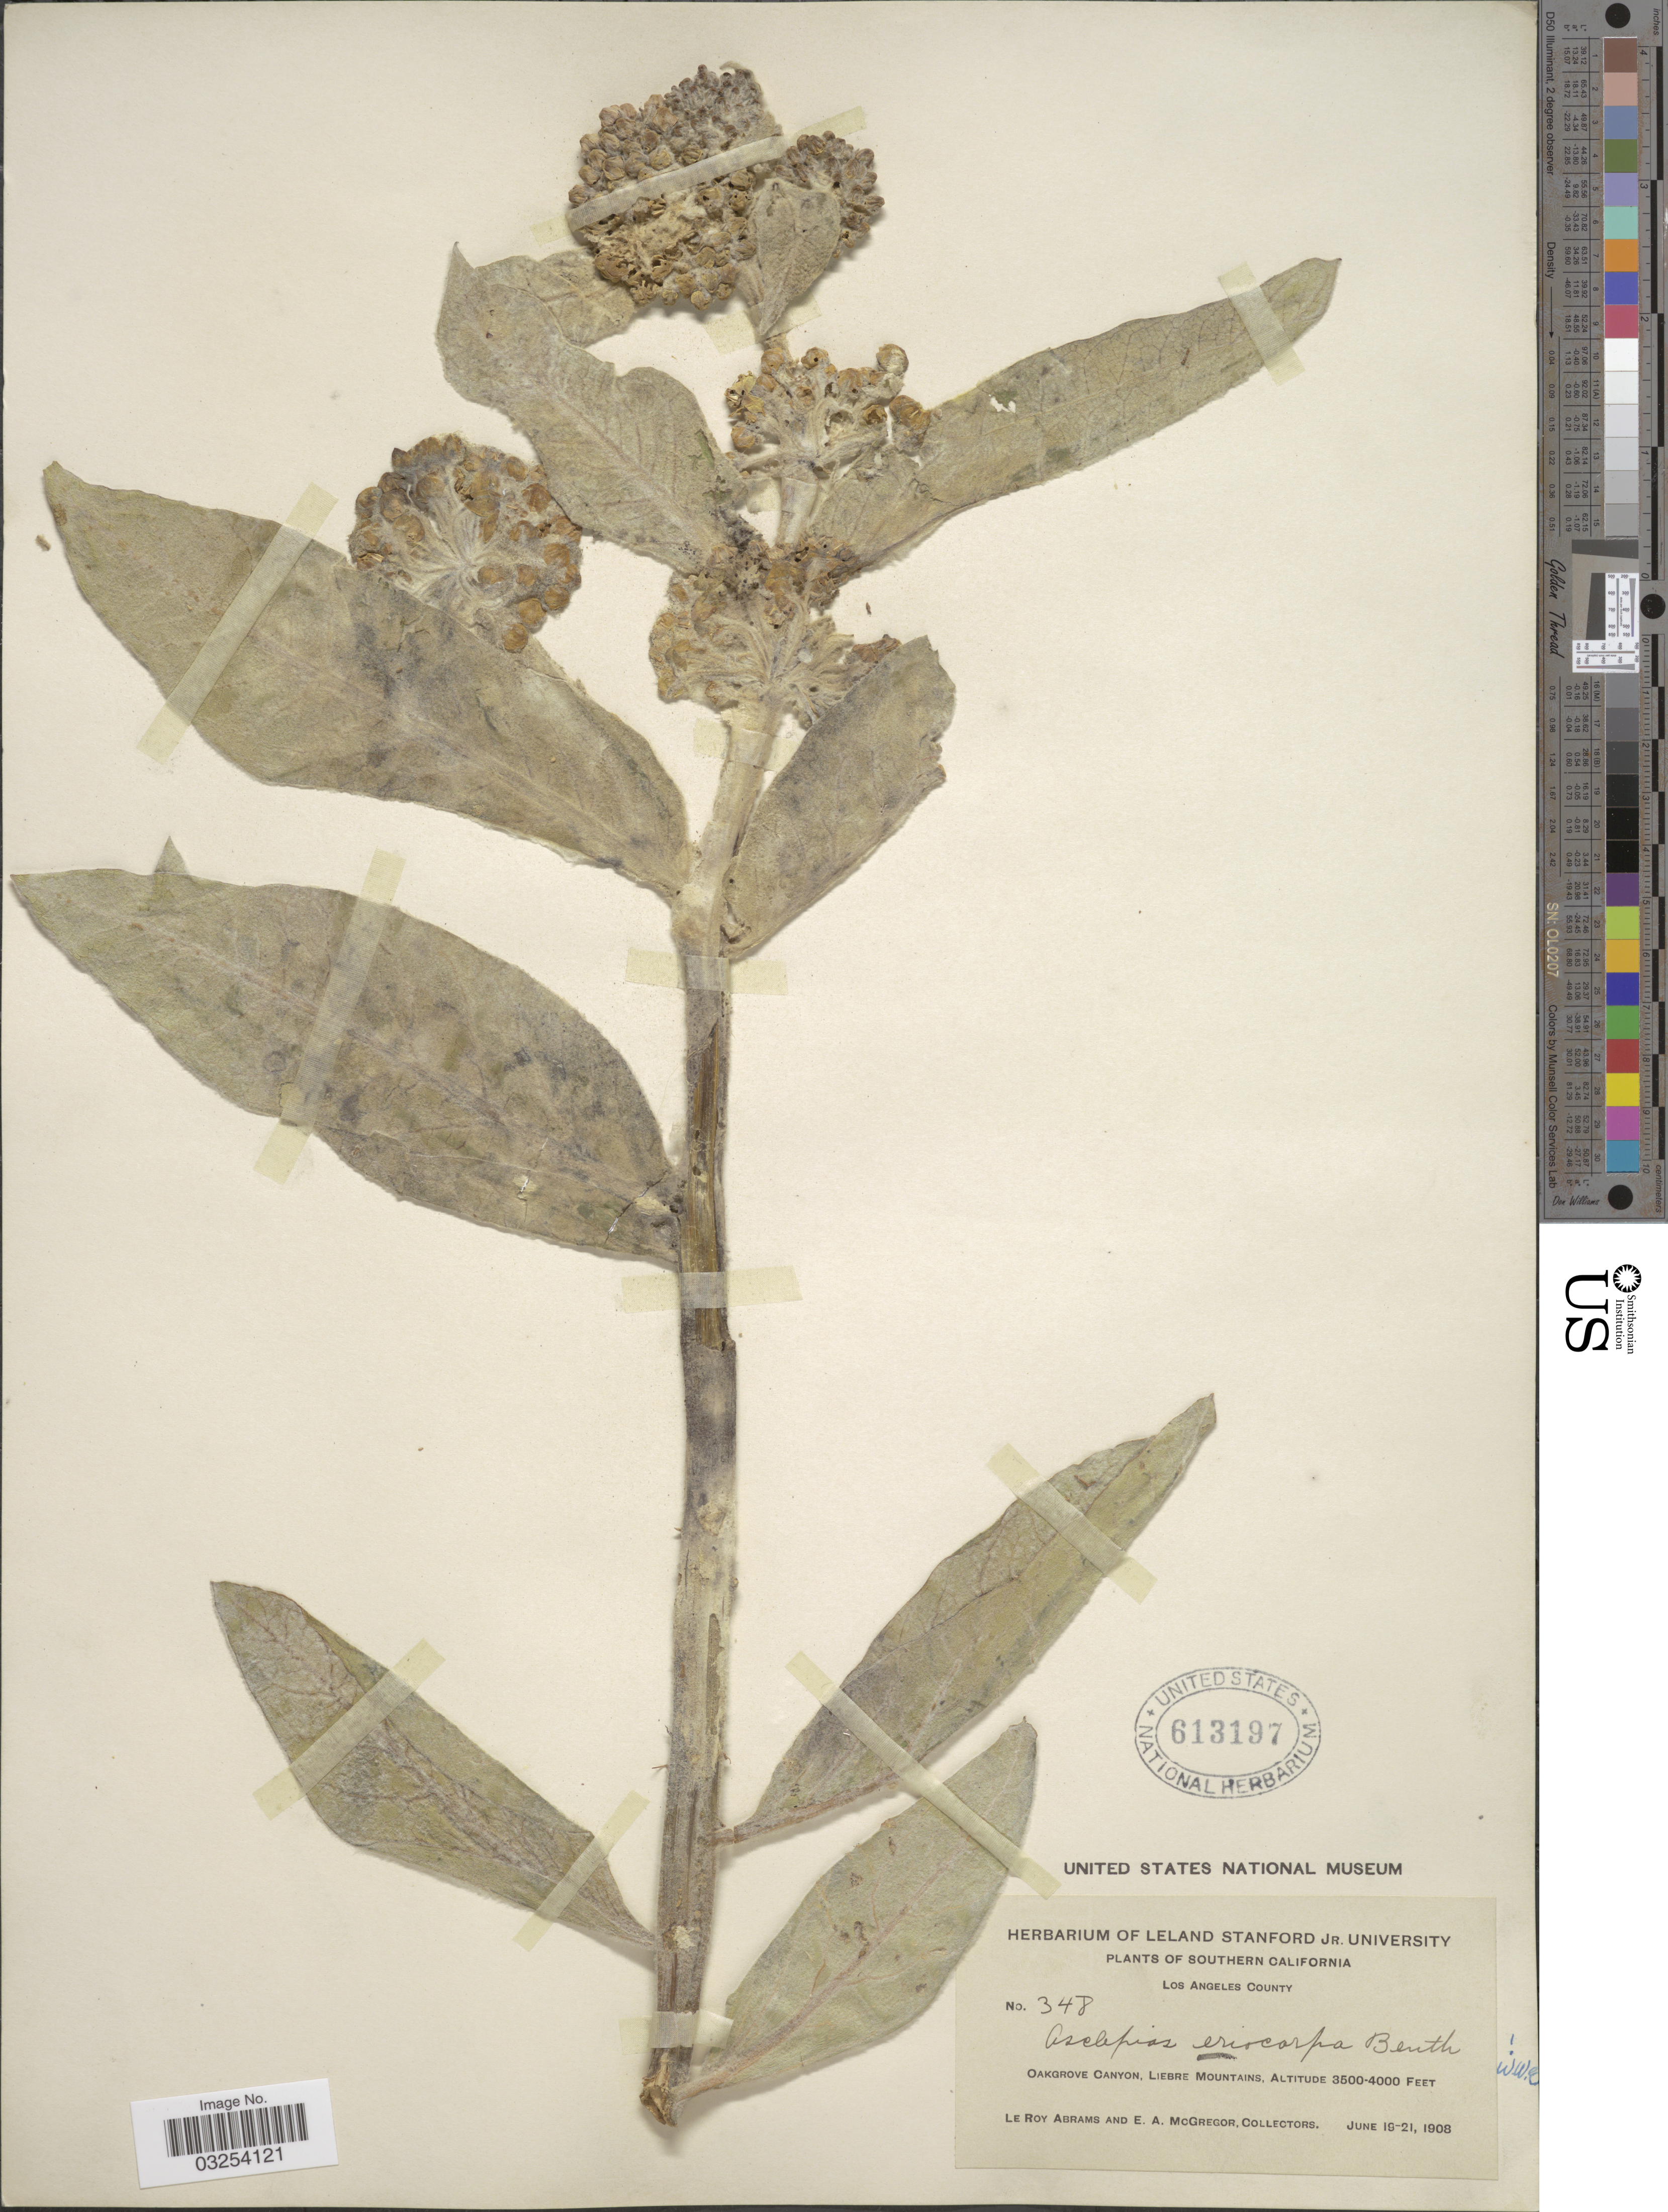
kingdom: Plantae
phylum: Tracheophyta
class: Magnoliopsida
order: Gentianales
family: Apocynaceae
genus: Asclepias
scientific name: Asclepias eriocarpa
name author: Benth.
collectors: L. Abrams & E. A. McGregor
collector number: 348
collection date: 1908-06-19/1908-06-21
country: United States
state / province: California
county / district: Los Angeles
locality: Los Angeles County. Oakgrove Canyon, Liebre Mountains.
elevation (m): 1067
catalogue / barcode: US 613197